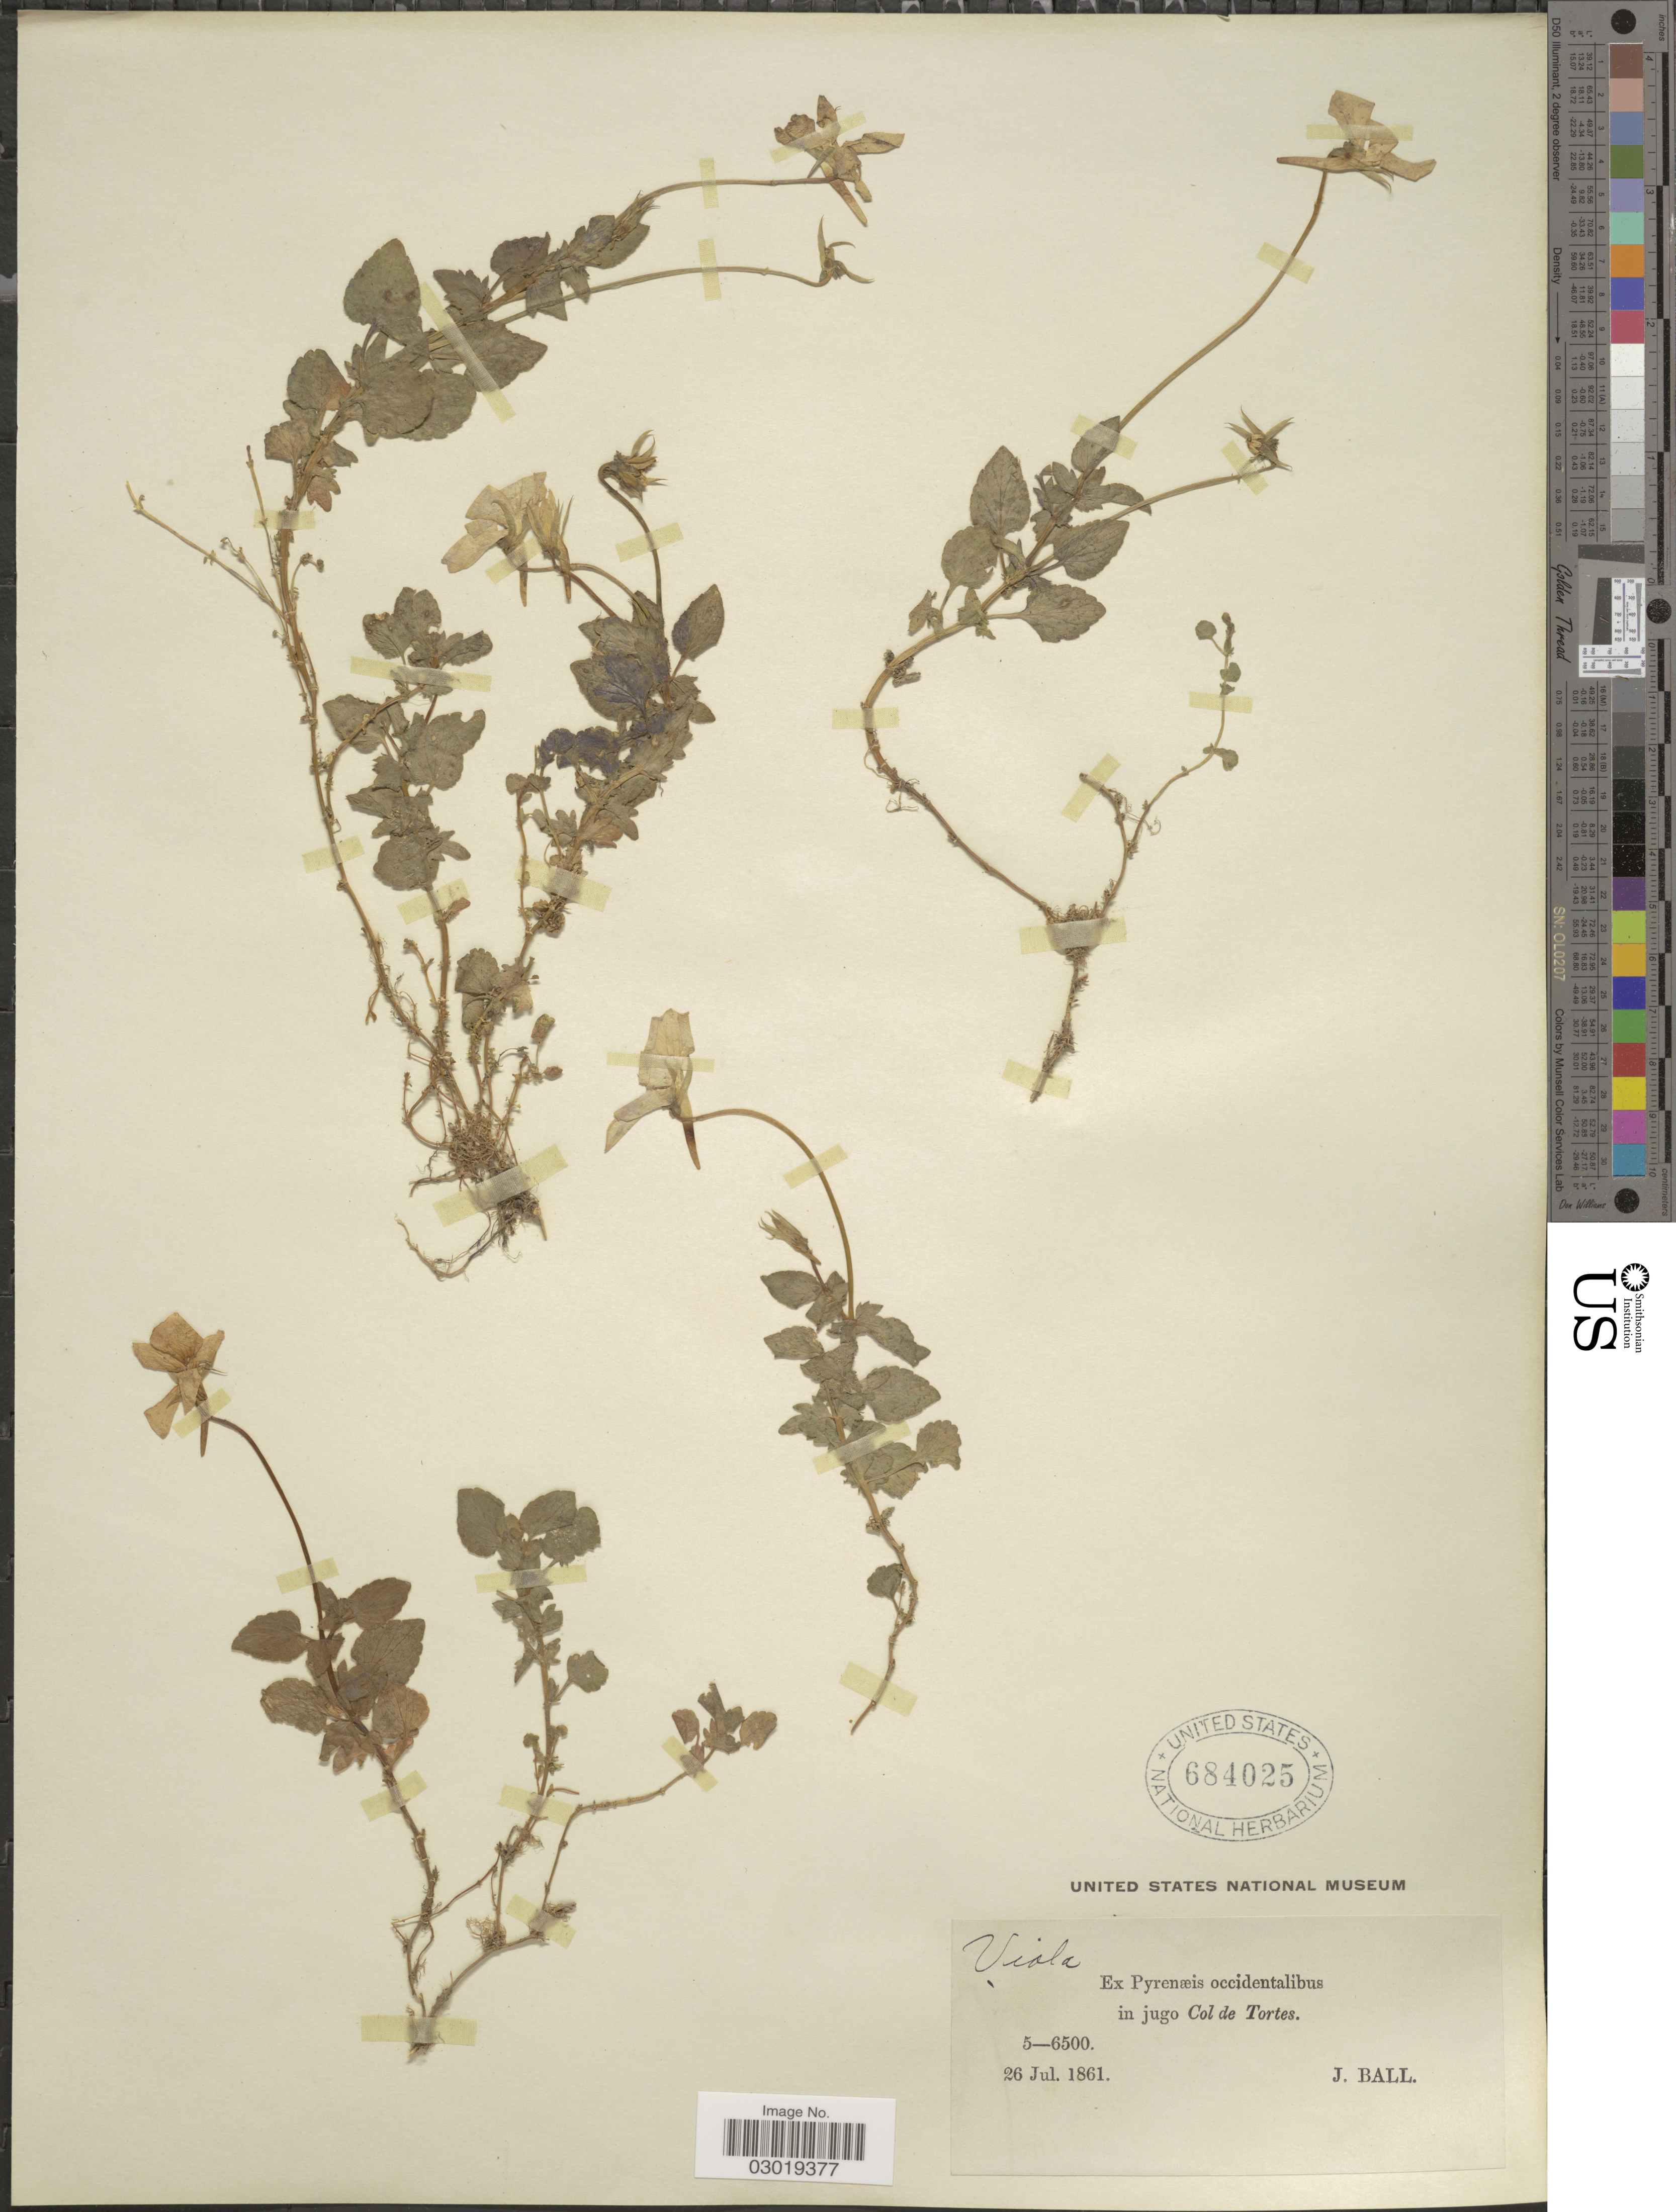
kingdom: Plantae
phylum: Tracheophyta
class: Magnoliopsida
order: Malpighiales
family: Violaceae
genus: Viola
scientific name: Viola sp.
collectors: J. Ball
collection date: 1861-07-26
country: France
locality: Pyrenæis occidentalibus in jugo Col de Tortes.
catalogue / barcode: US 684025